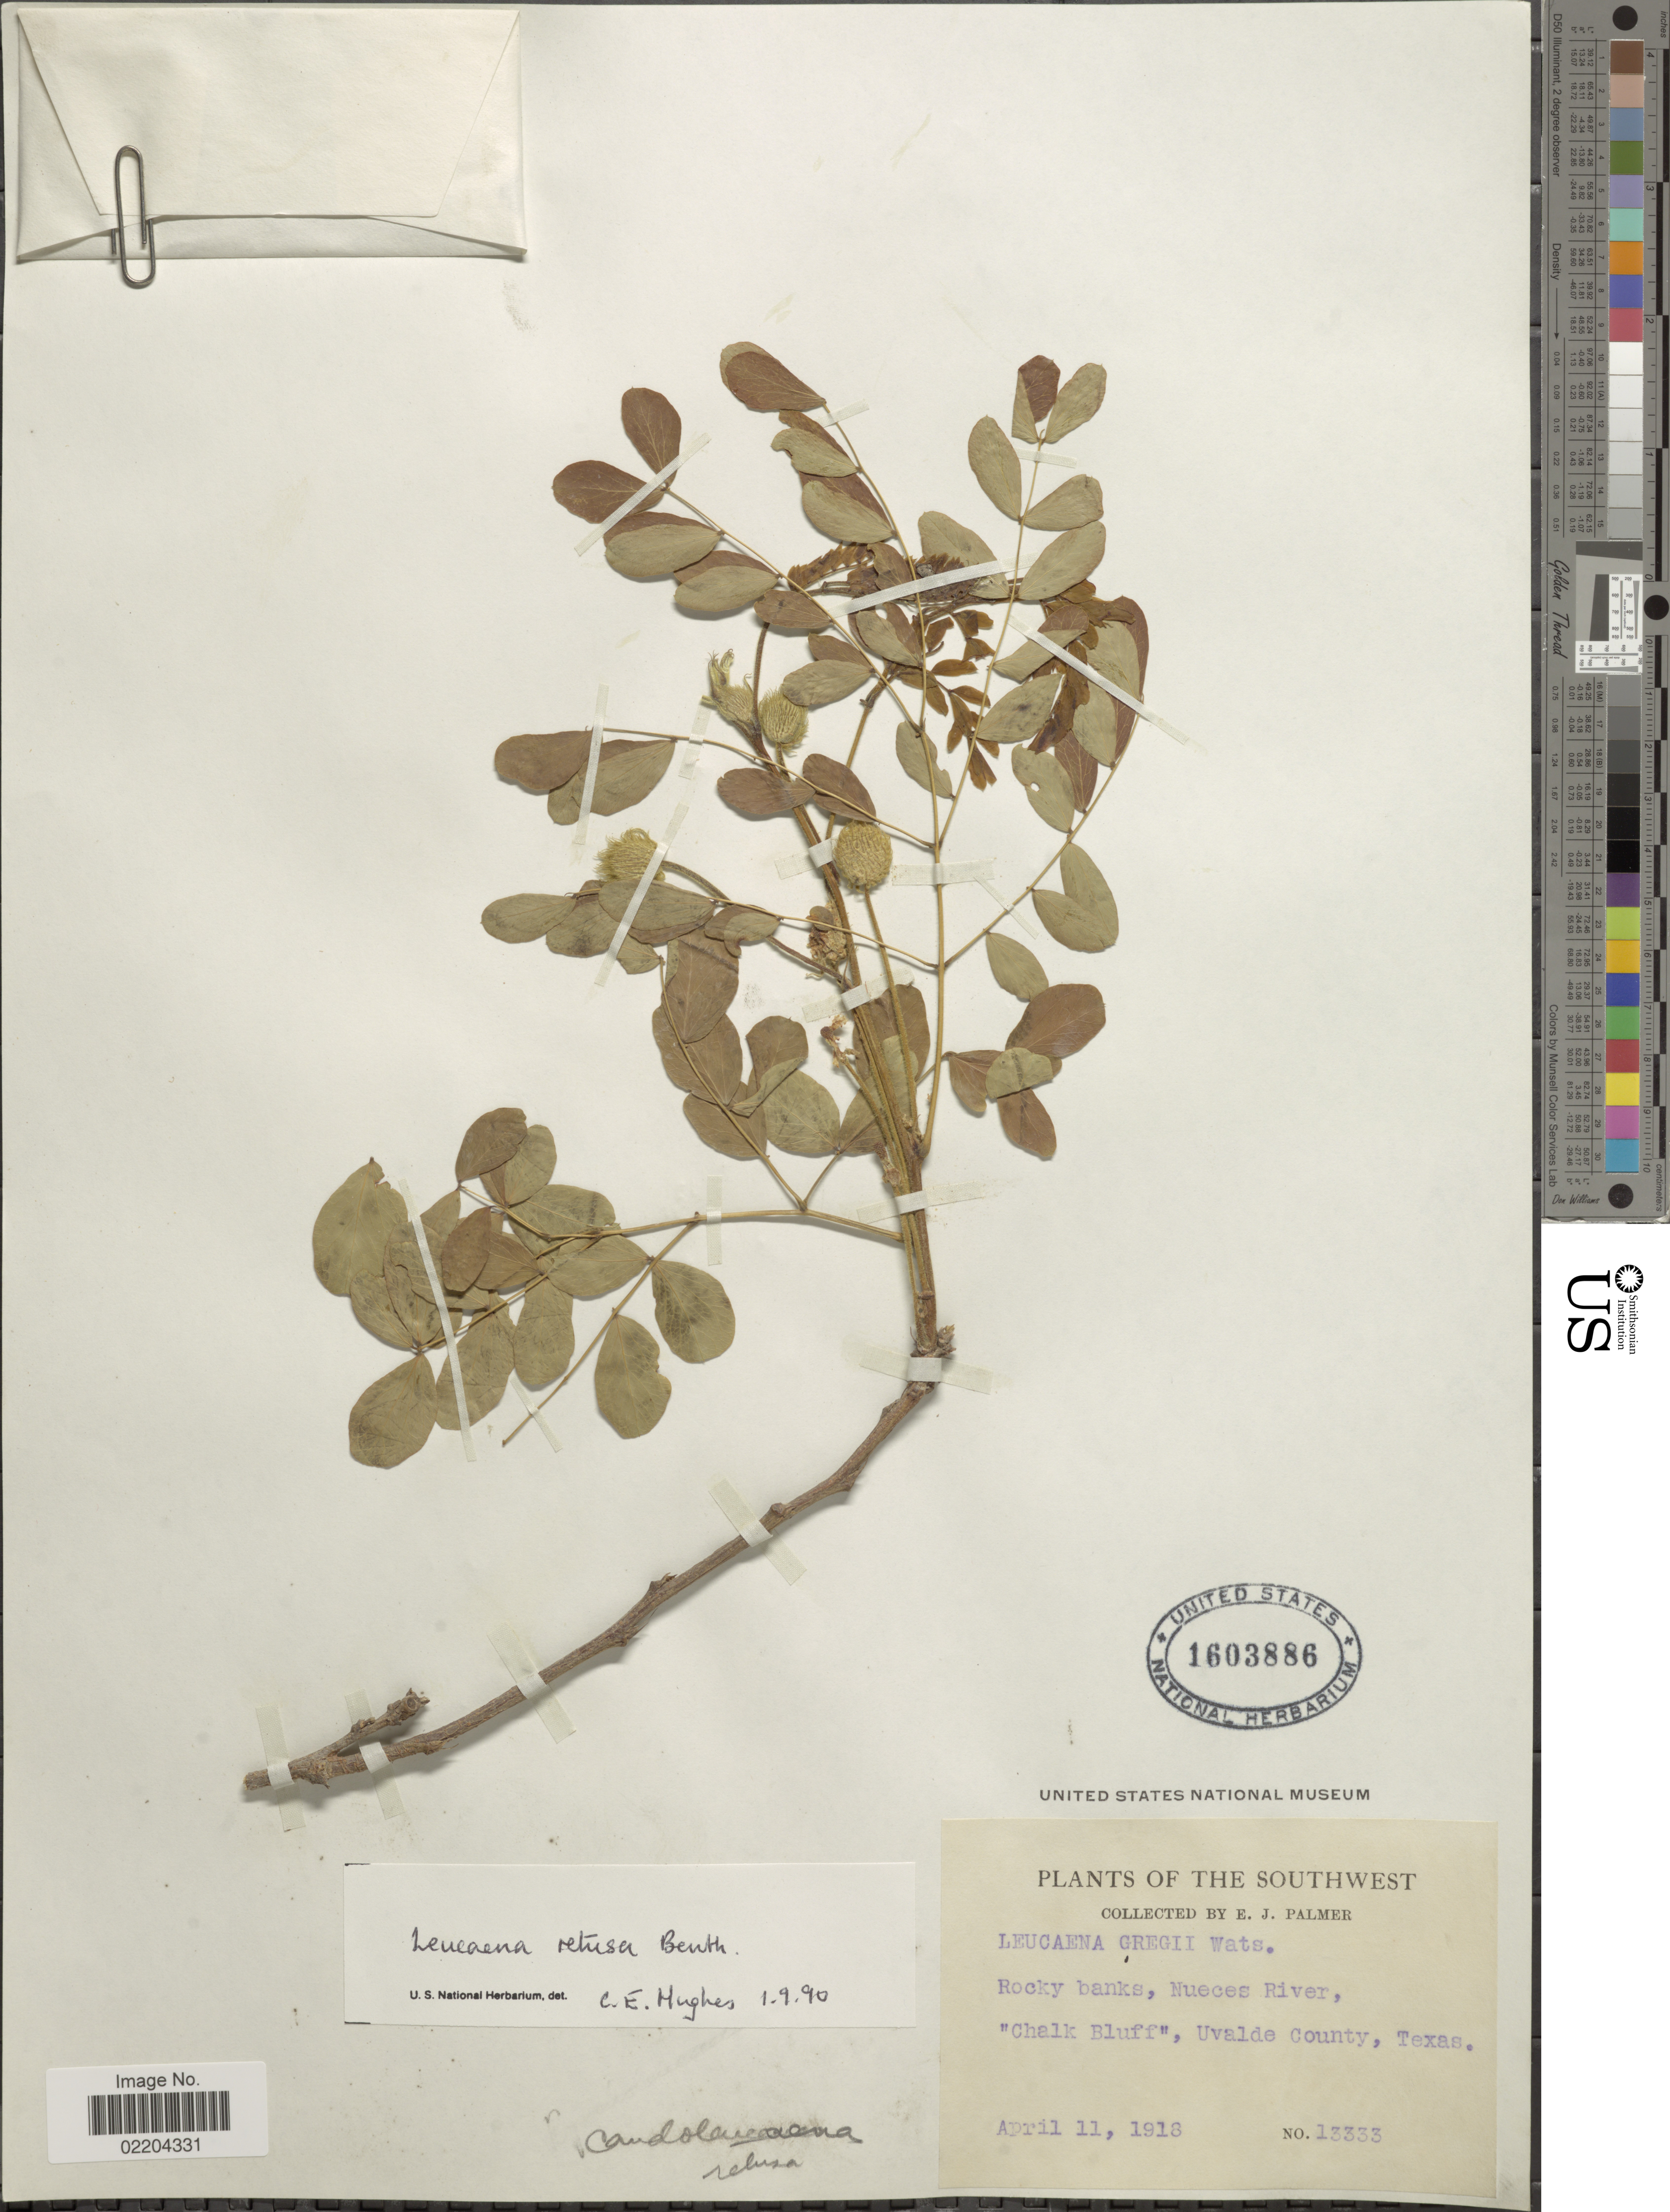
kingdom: Plantae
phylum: Tracheophyta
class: Magnoliopsida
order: Fabales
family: Fabaceae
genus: Leucaena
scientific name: Leucaena retusa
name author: Benth. in A. Gray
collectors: E. J. Palmer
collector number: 13333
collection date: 1918-04-11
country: United States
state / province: Texas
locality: Rocky banks, Neuces River, "Chalk Bluff", Uvalde County, Texas.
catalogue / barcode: US 1603886